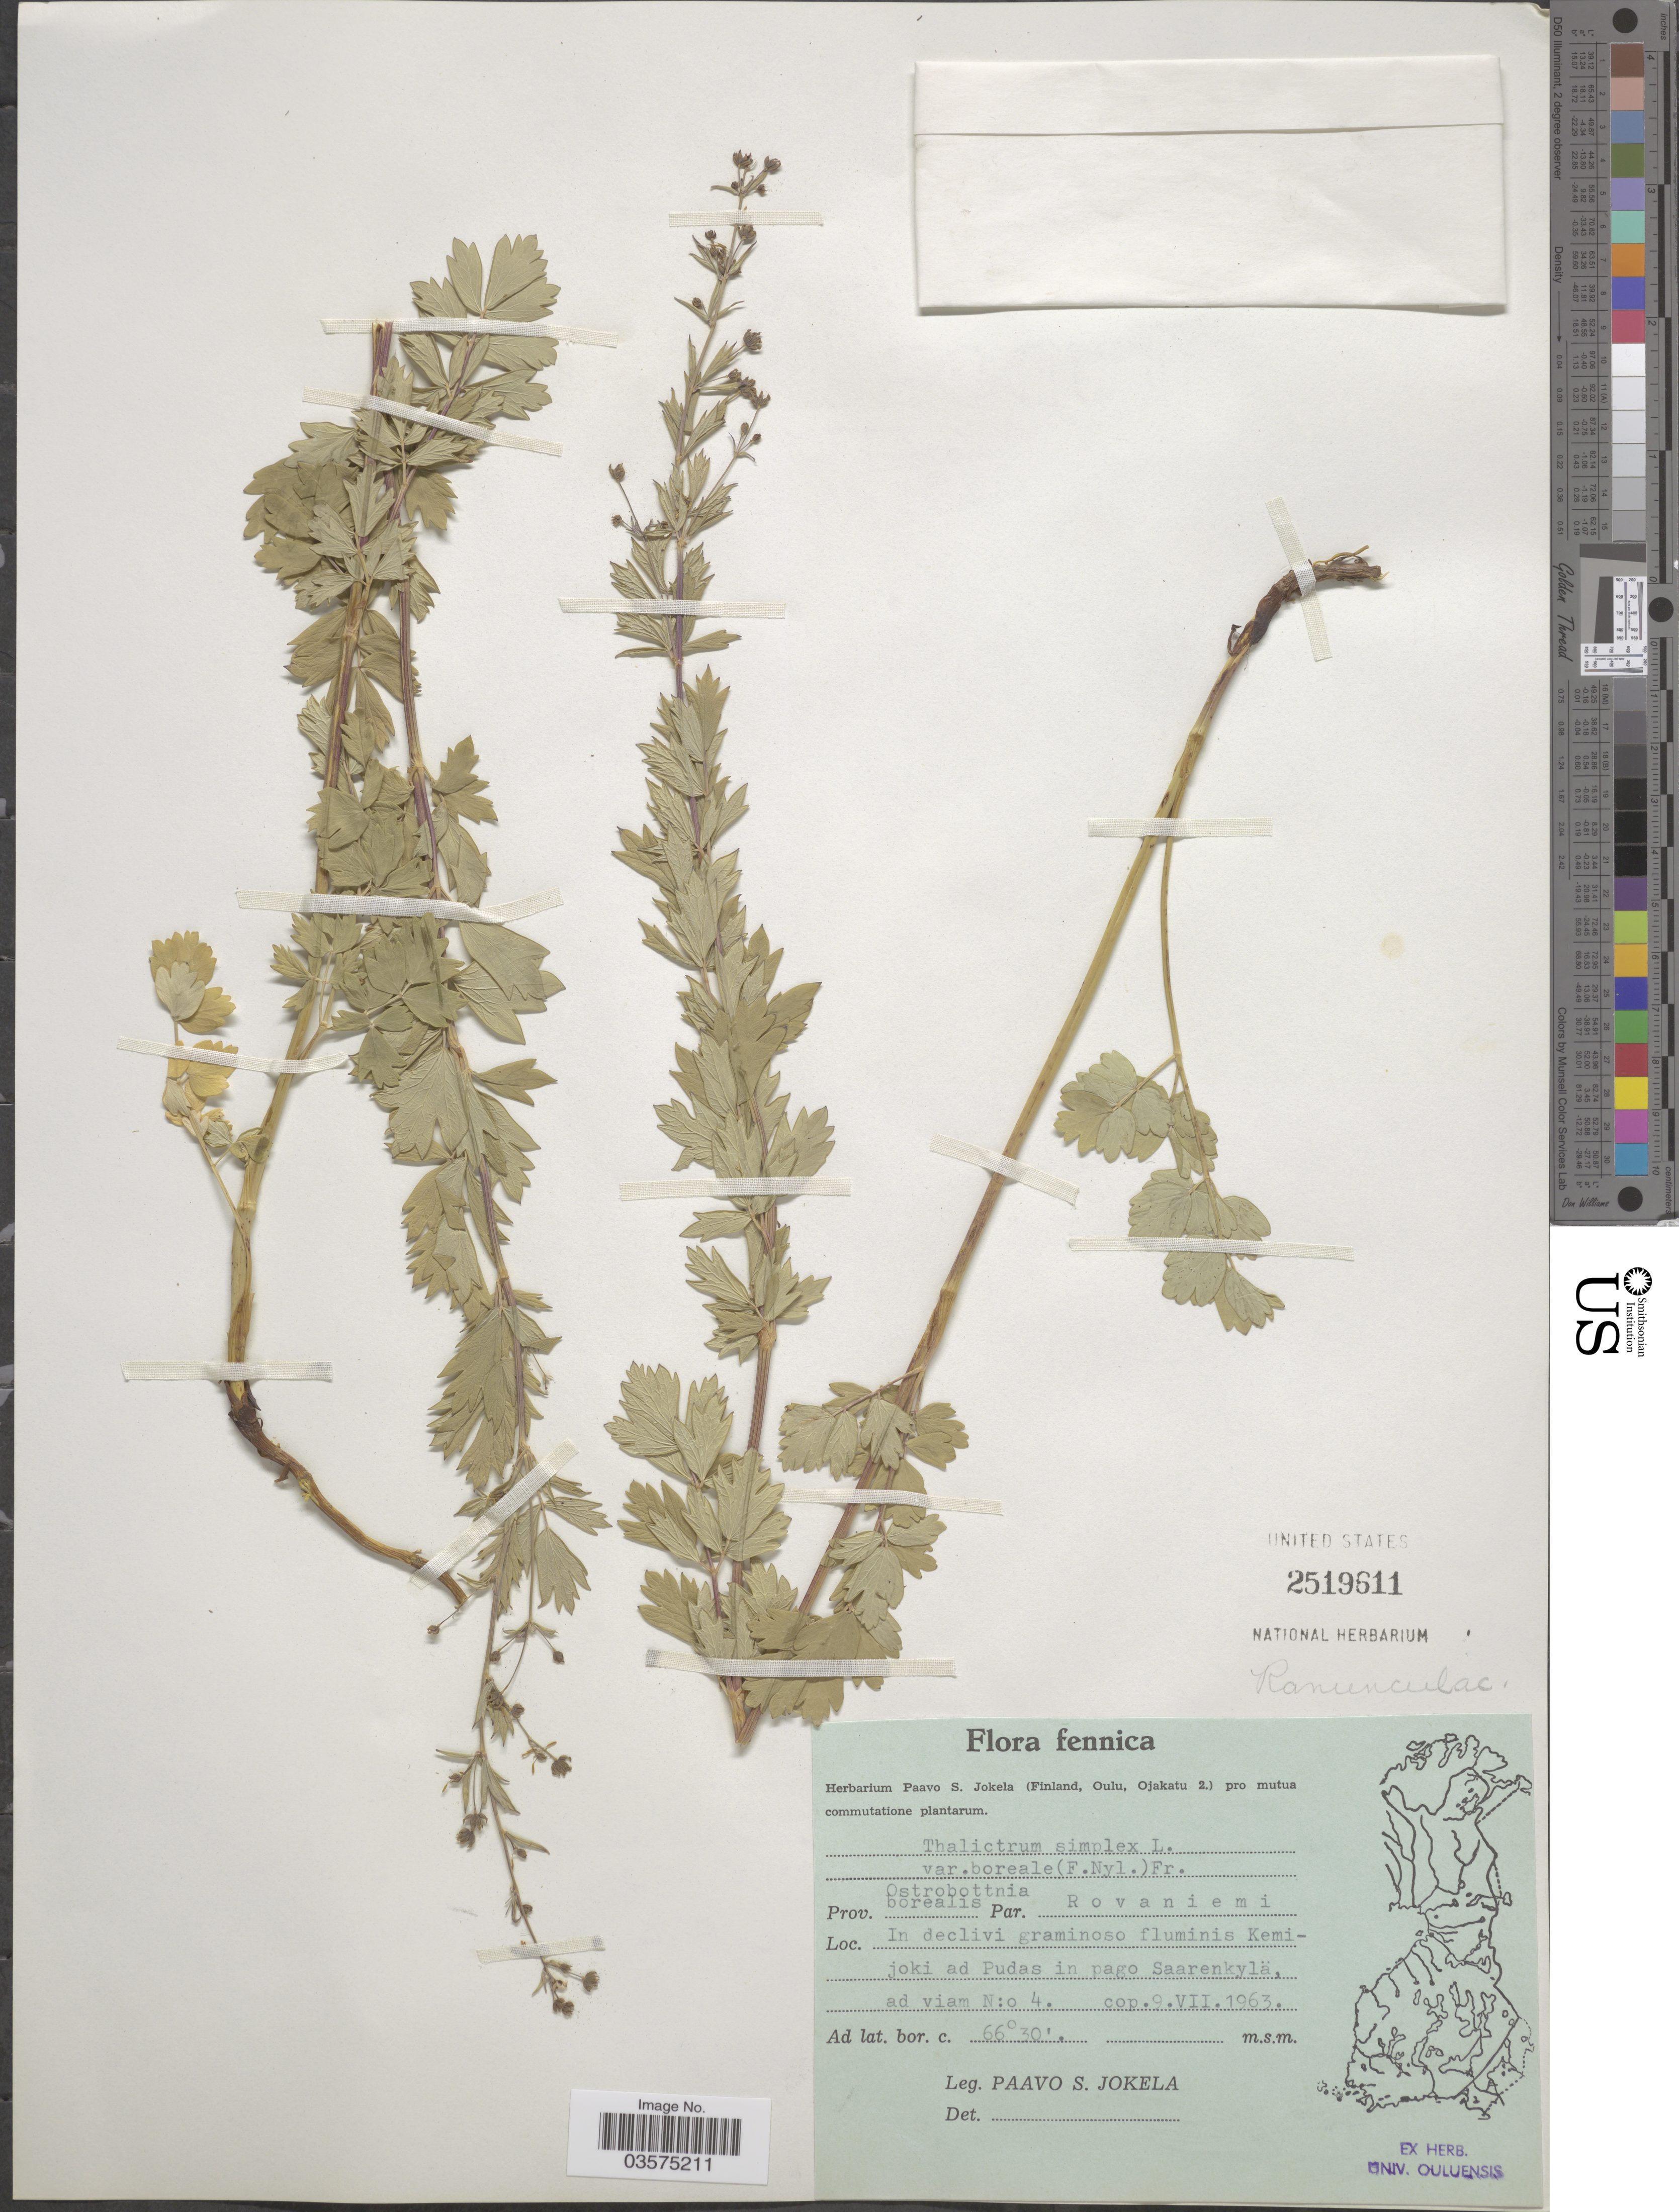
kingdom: Plantae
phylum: Tracheophyta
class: Magnoliopsida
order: Ranunculales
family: Ranunculaceae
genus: Thalictrum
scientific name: Thalictrum simplex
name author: L.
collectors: P. Jokela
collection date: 1963-07-09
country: Finland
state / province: Pohjanmaa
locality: Fennica. Prov. Ostrobottnia borealis. Par. Rovaniemi. In declivi graminoso fluminis Kemijoki ad Pudas in pago Saarenkylä.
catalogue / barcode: US 2519611